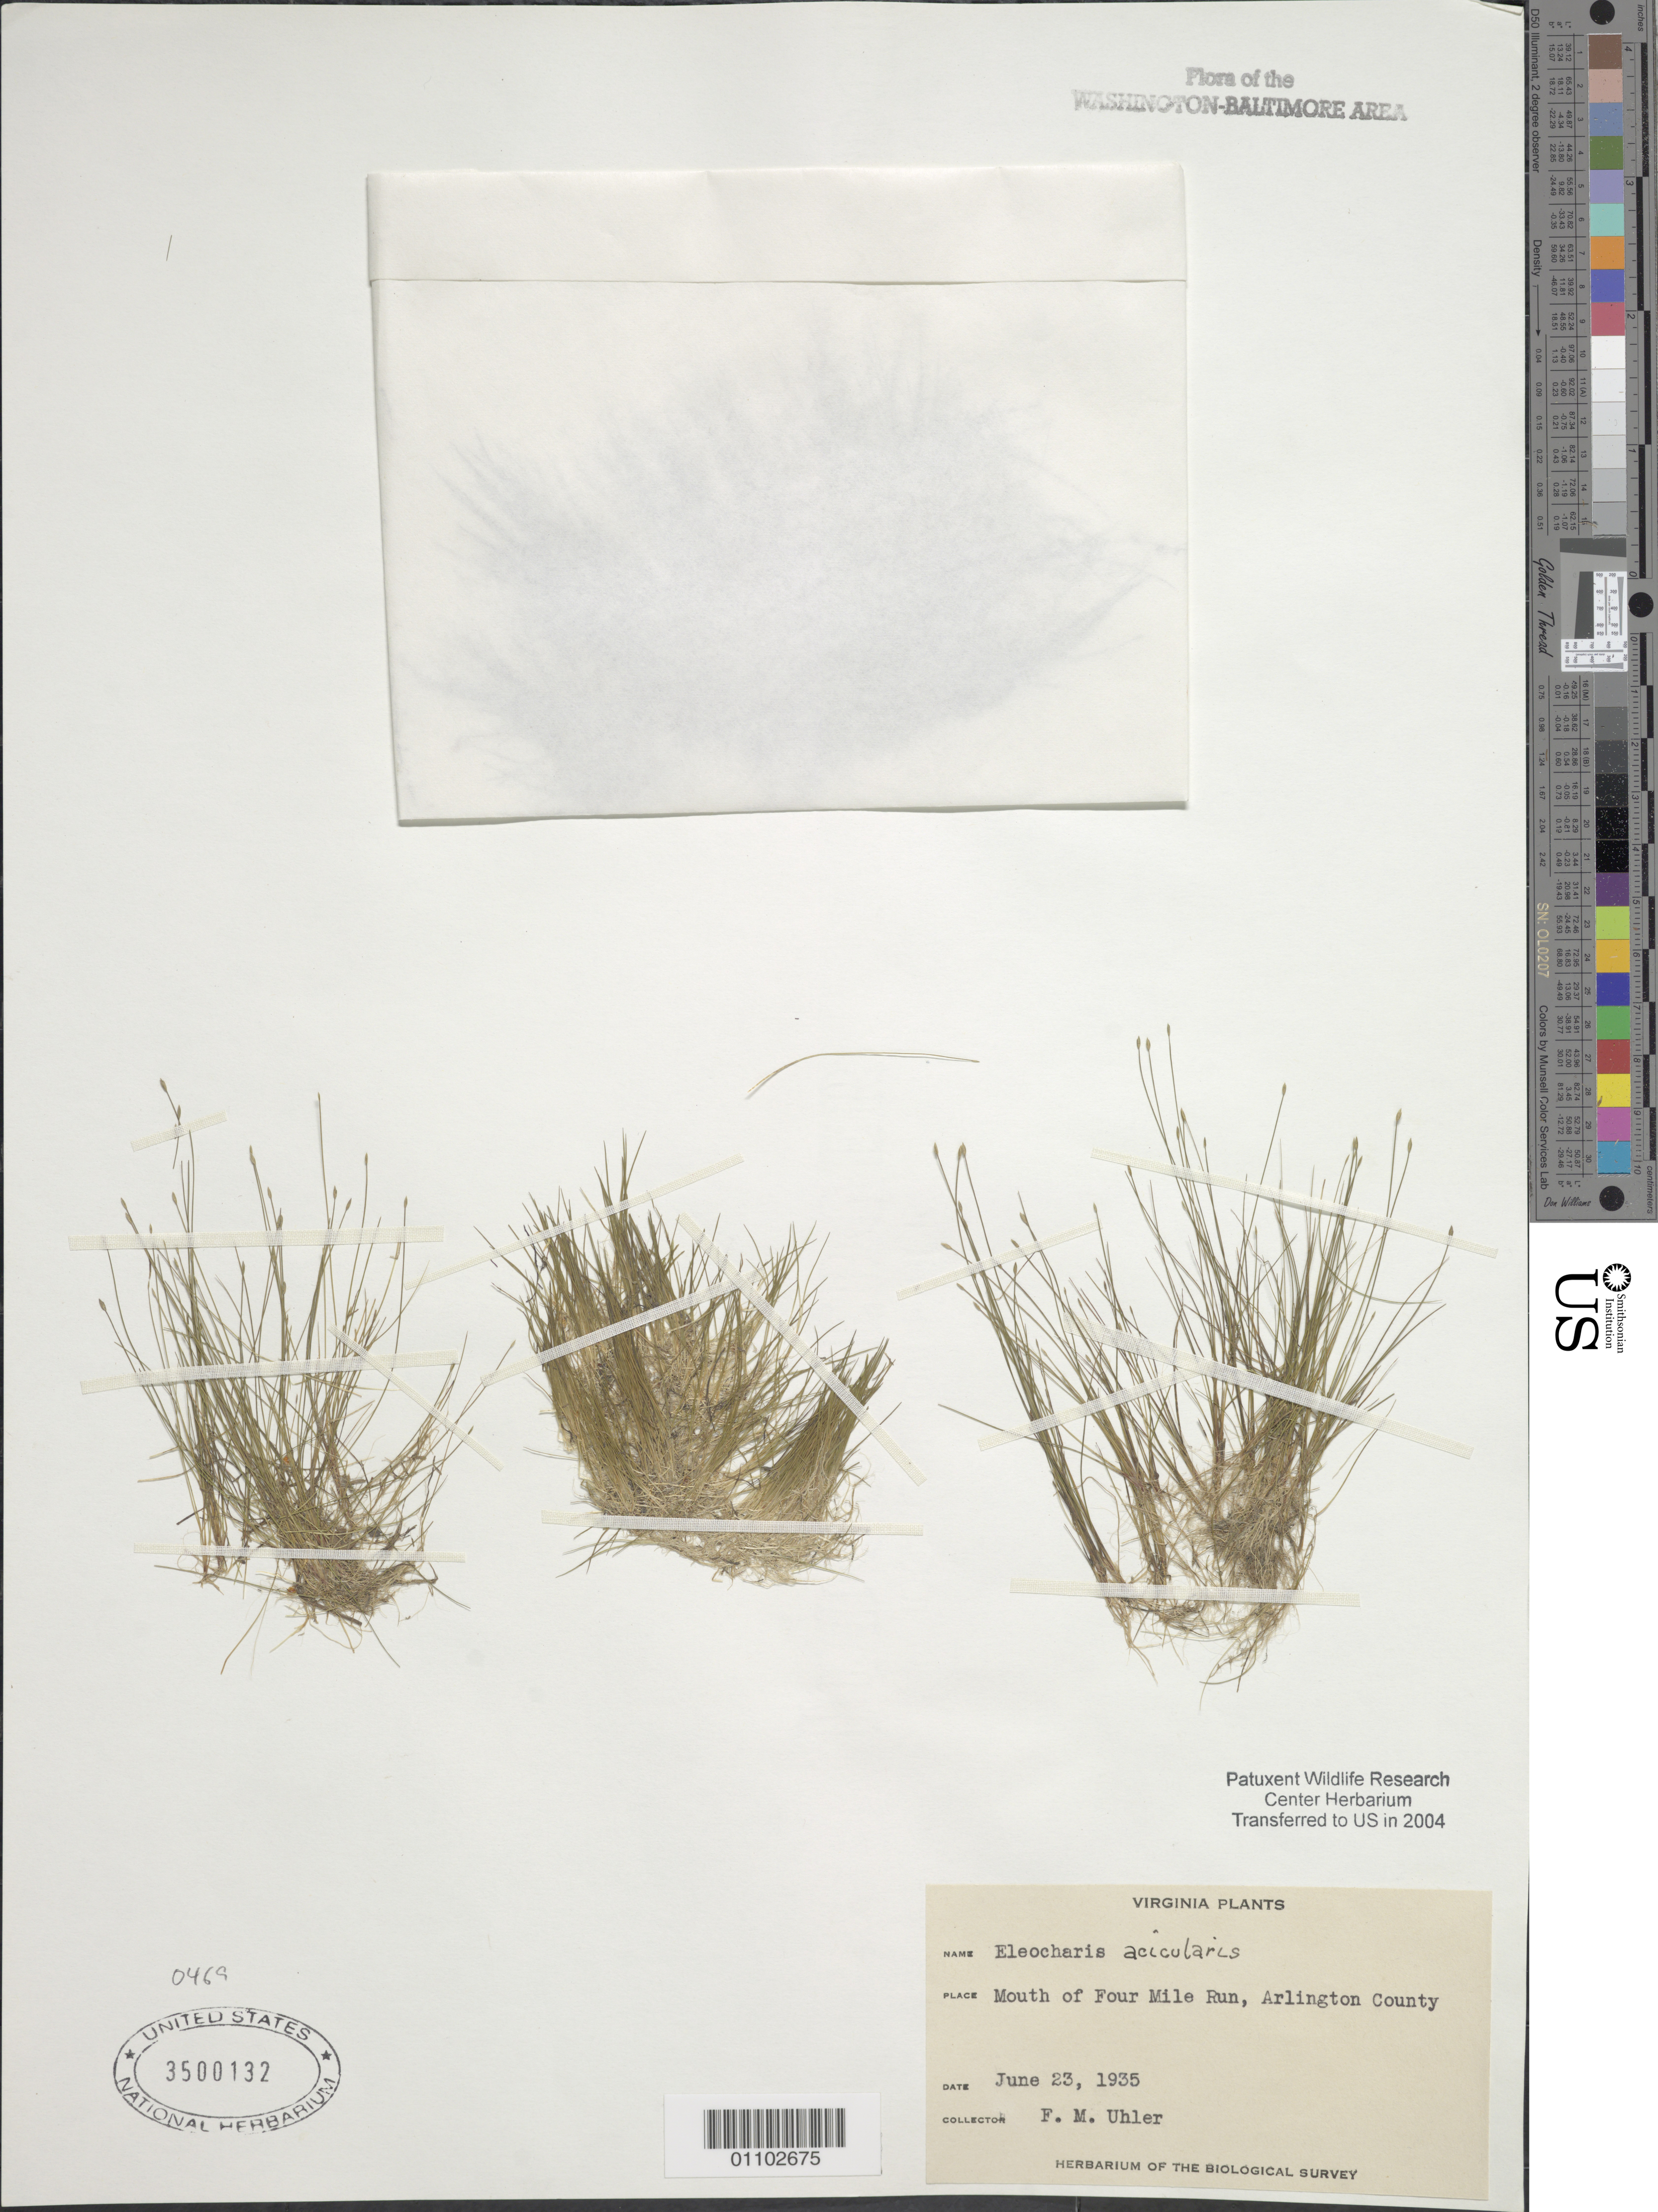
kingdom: Plantae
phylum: Tracheophyta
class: Liliopsida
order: Poales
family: Cyperaceae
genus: Eleocharis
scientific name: Eleocharis acicularis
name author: (L.) Roem. & Schult.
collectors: F. Uhler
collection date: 1935-06-23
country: United States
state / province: Virginia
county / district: Arlington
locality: Mouth of Four Mile Run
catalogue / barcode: US 3500132